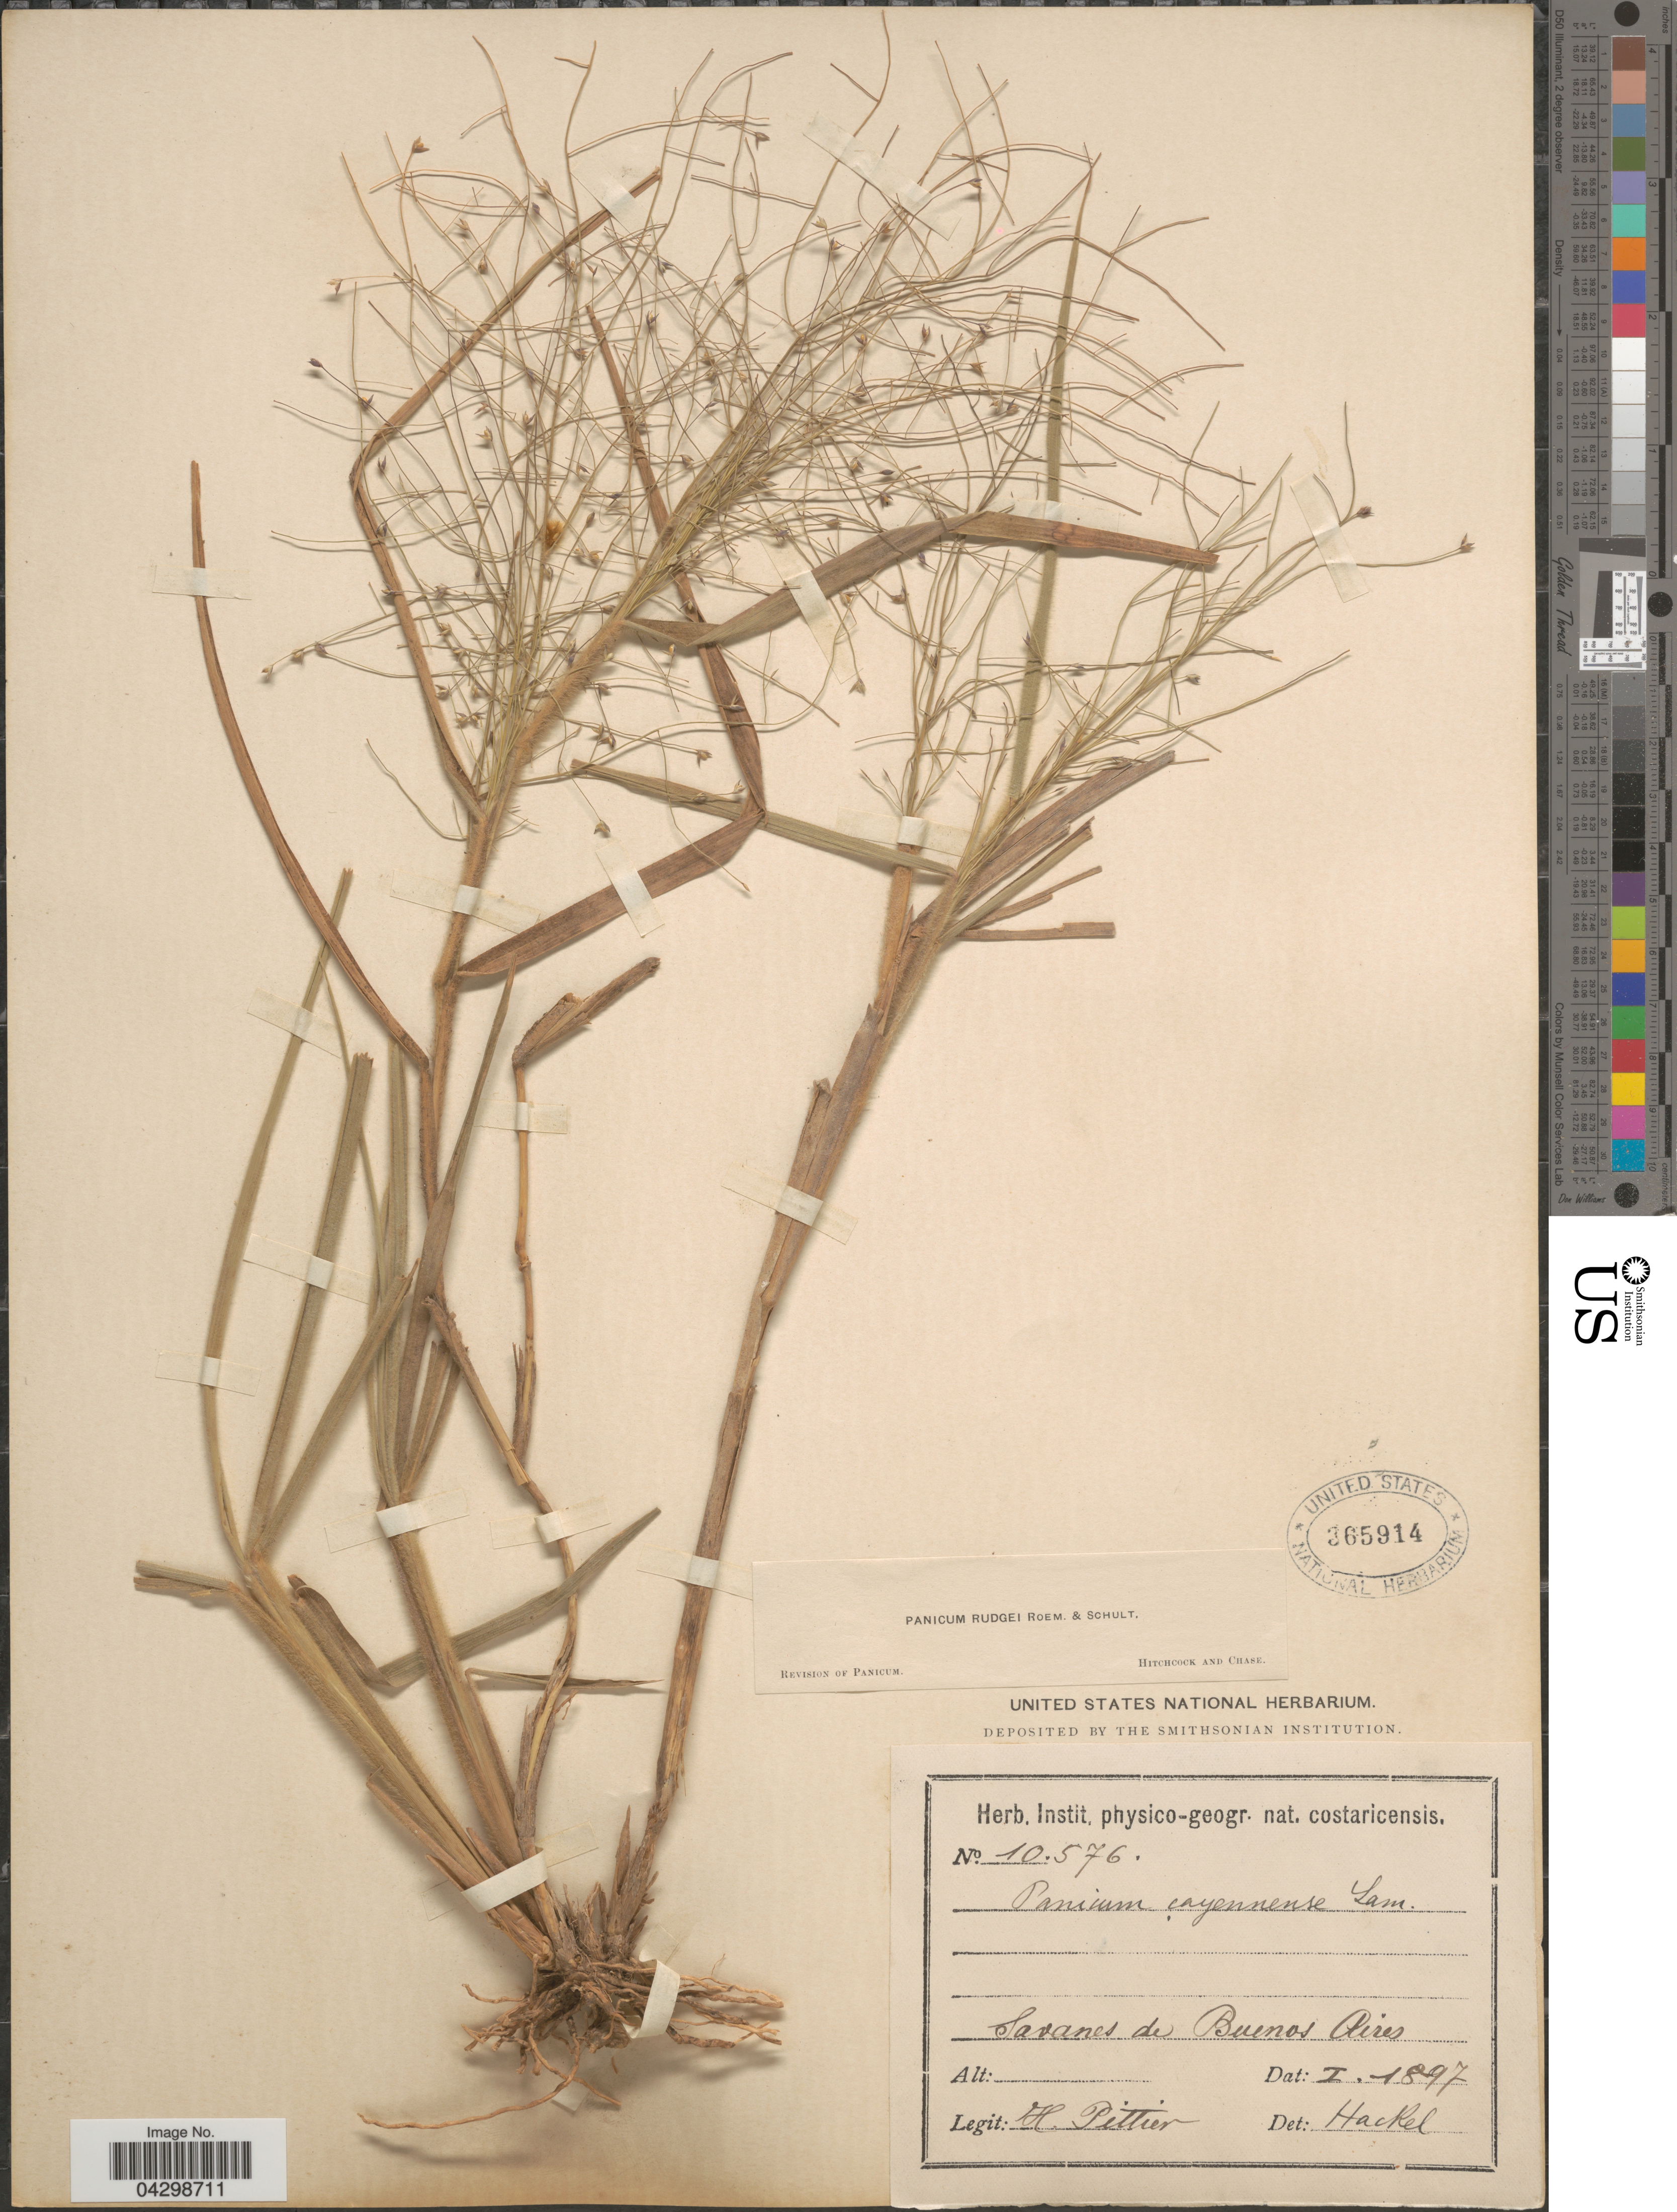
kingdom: Plantae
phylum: Tracheophyta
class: Liliopsida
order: Poales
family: Poaceae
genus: Panicum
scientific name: Panicum rudgei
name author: Roem. & Schult.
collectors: H. F. Pittier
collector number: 10576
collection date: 1897-01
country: Costa Rica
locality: Savanes de Buenos Aires.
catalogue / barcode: US 365914